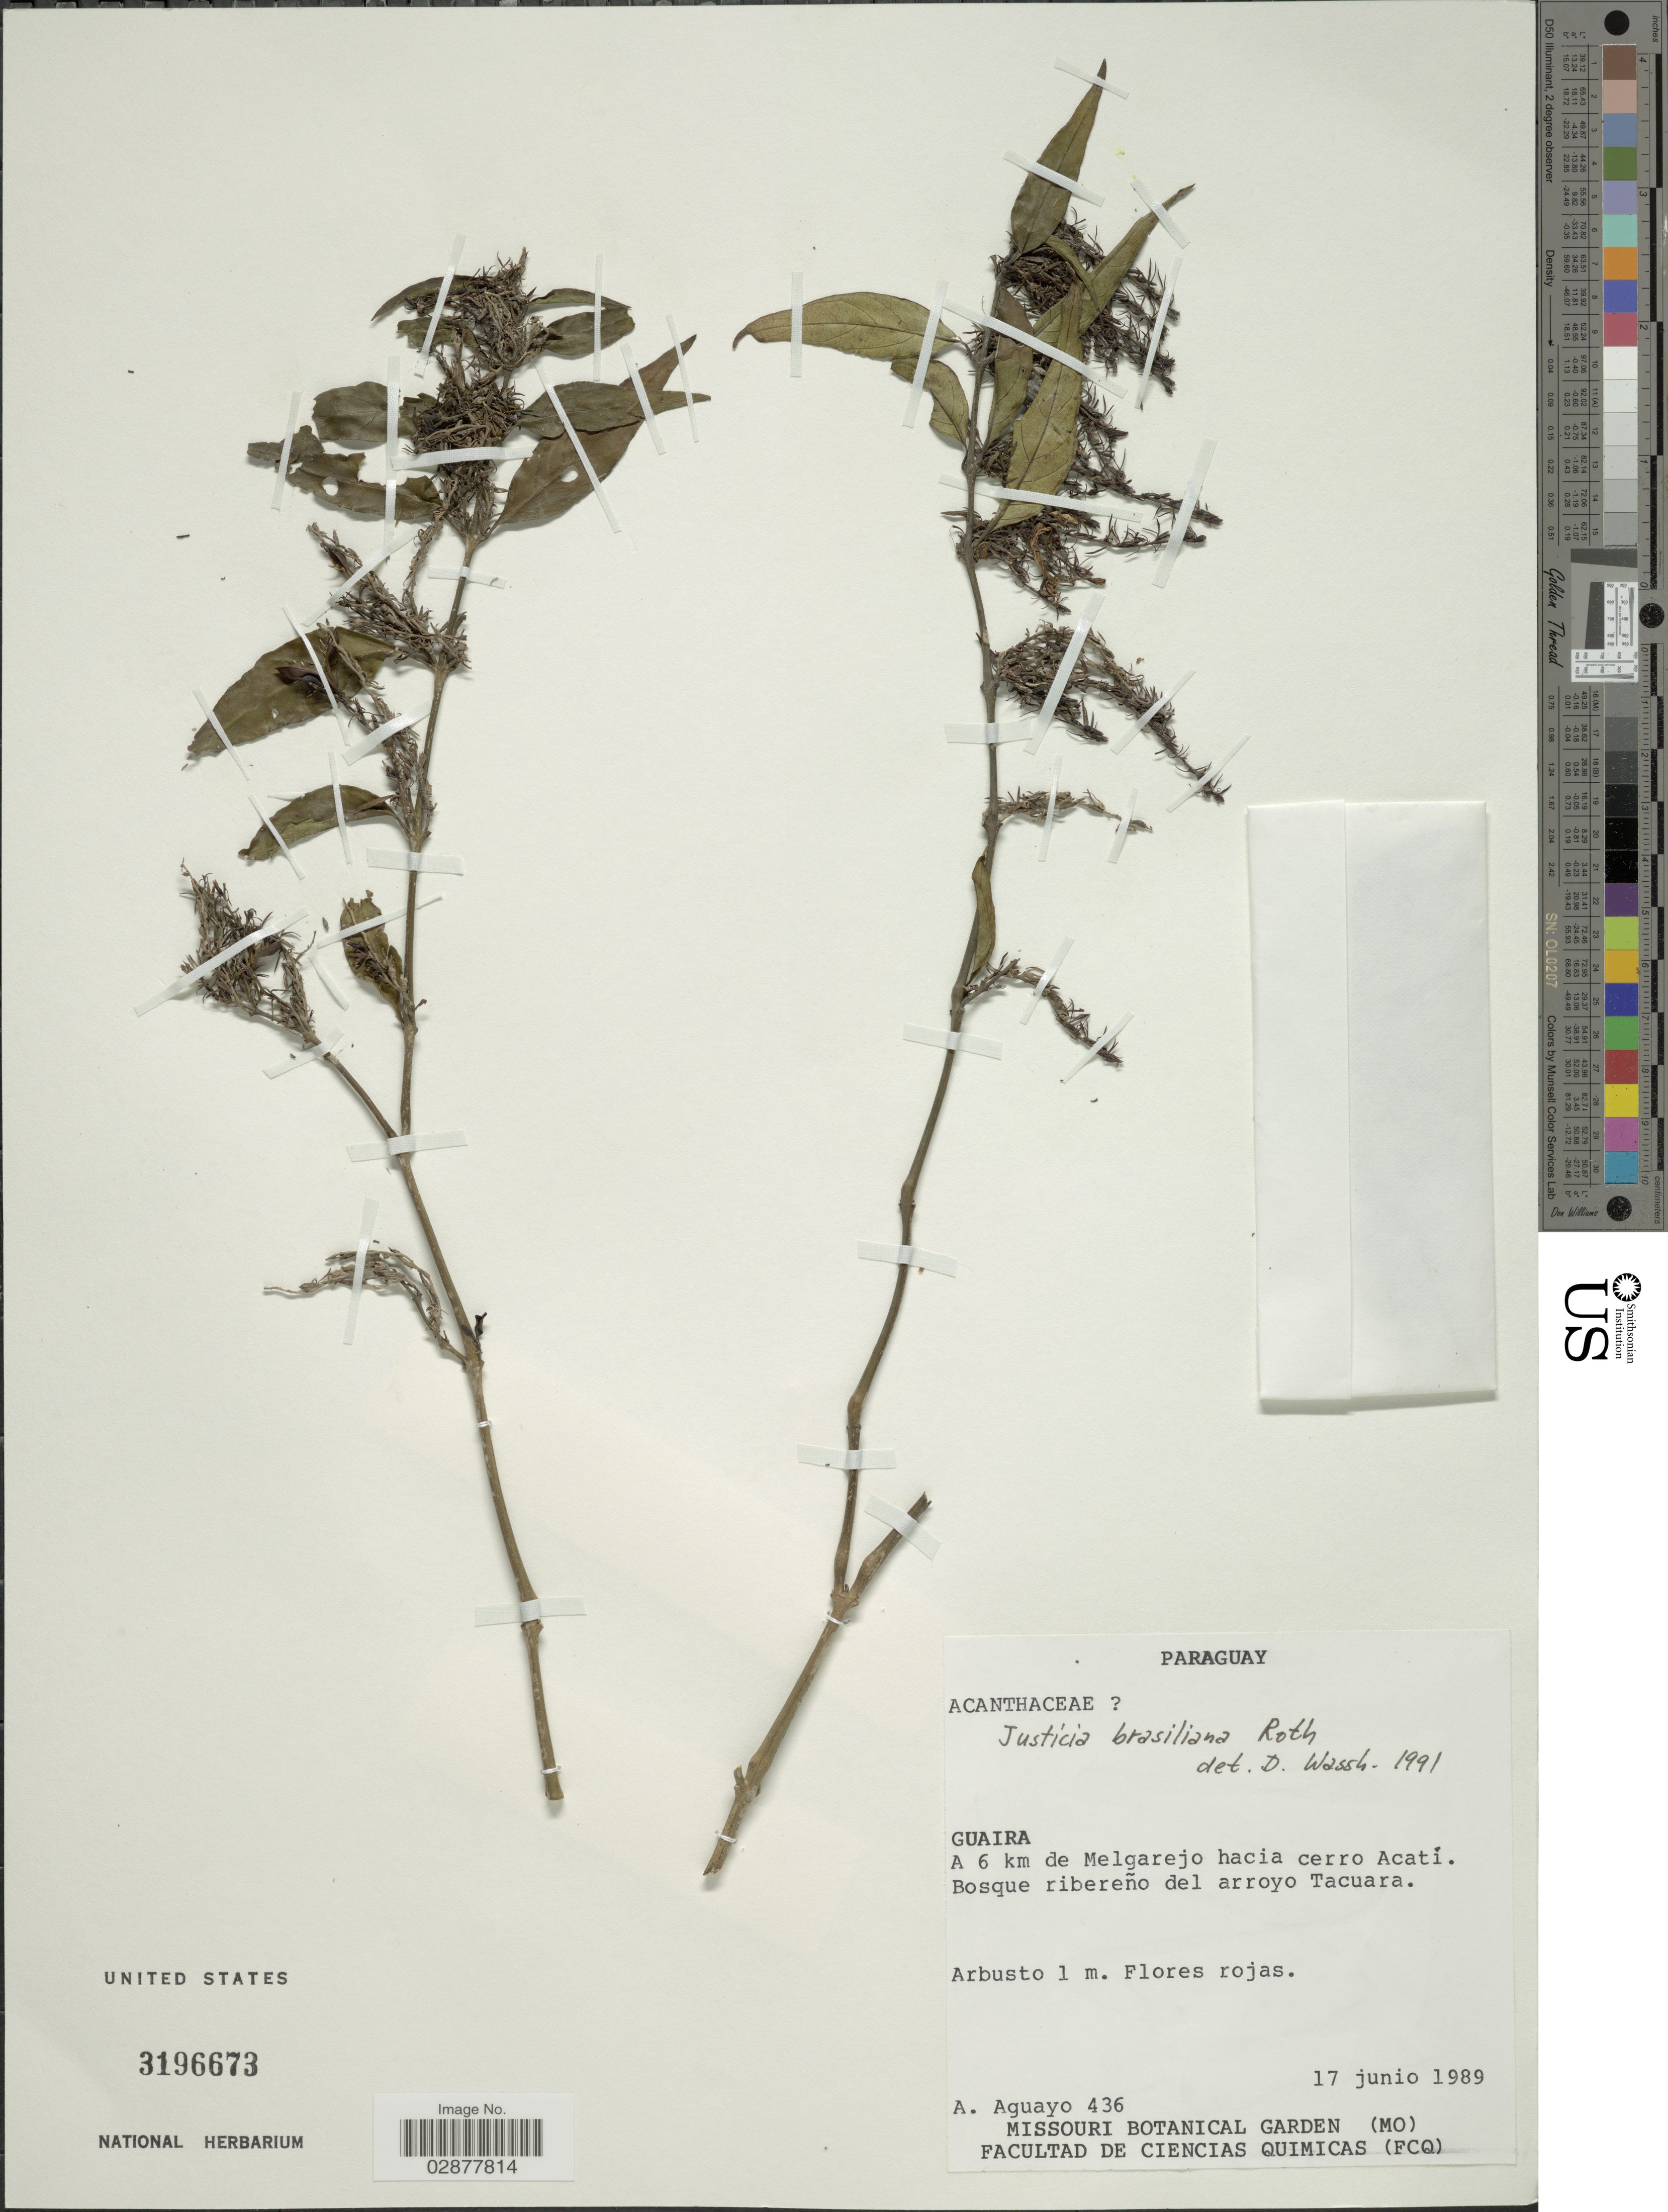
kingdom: Plantae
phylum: Tracheophyta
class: Magnoliopsida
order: Lamiales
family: Acanthaceae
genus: Justicia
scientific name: Justicia brasiliana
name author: Roth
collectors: A. Aguayo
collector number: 436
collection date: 1989-06-17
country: Paraguay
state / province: Guaira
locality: A 6 km de Melgarejo hacia cerro Acatí. Bosque ribereño del arroyo Tacuara.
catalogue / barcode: US 3196673